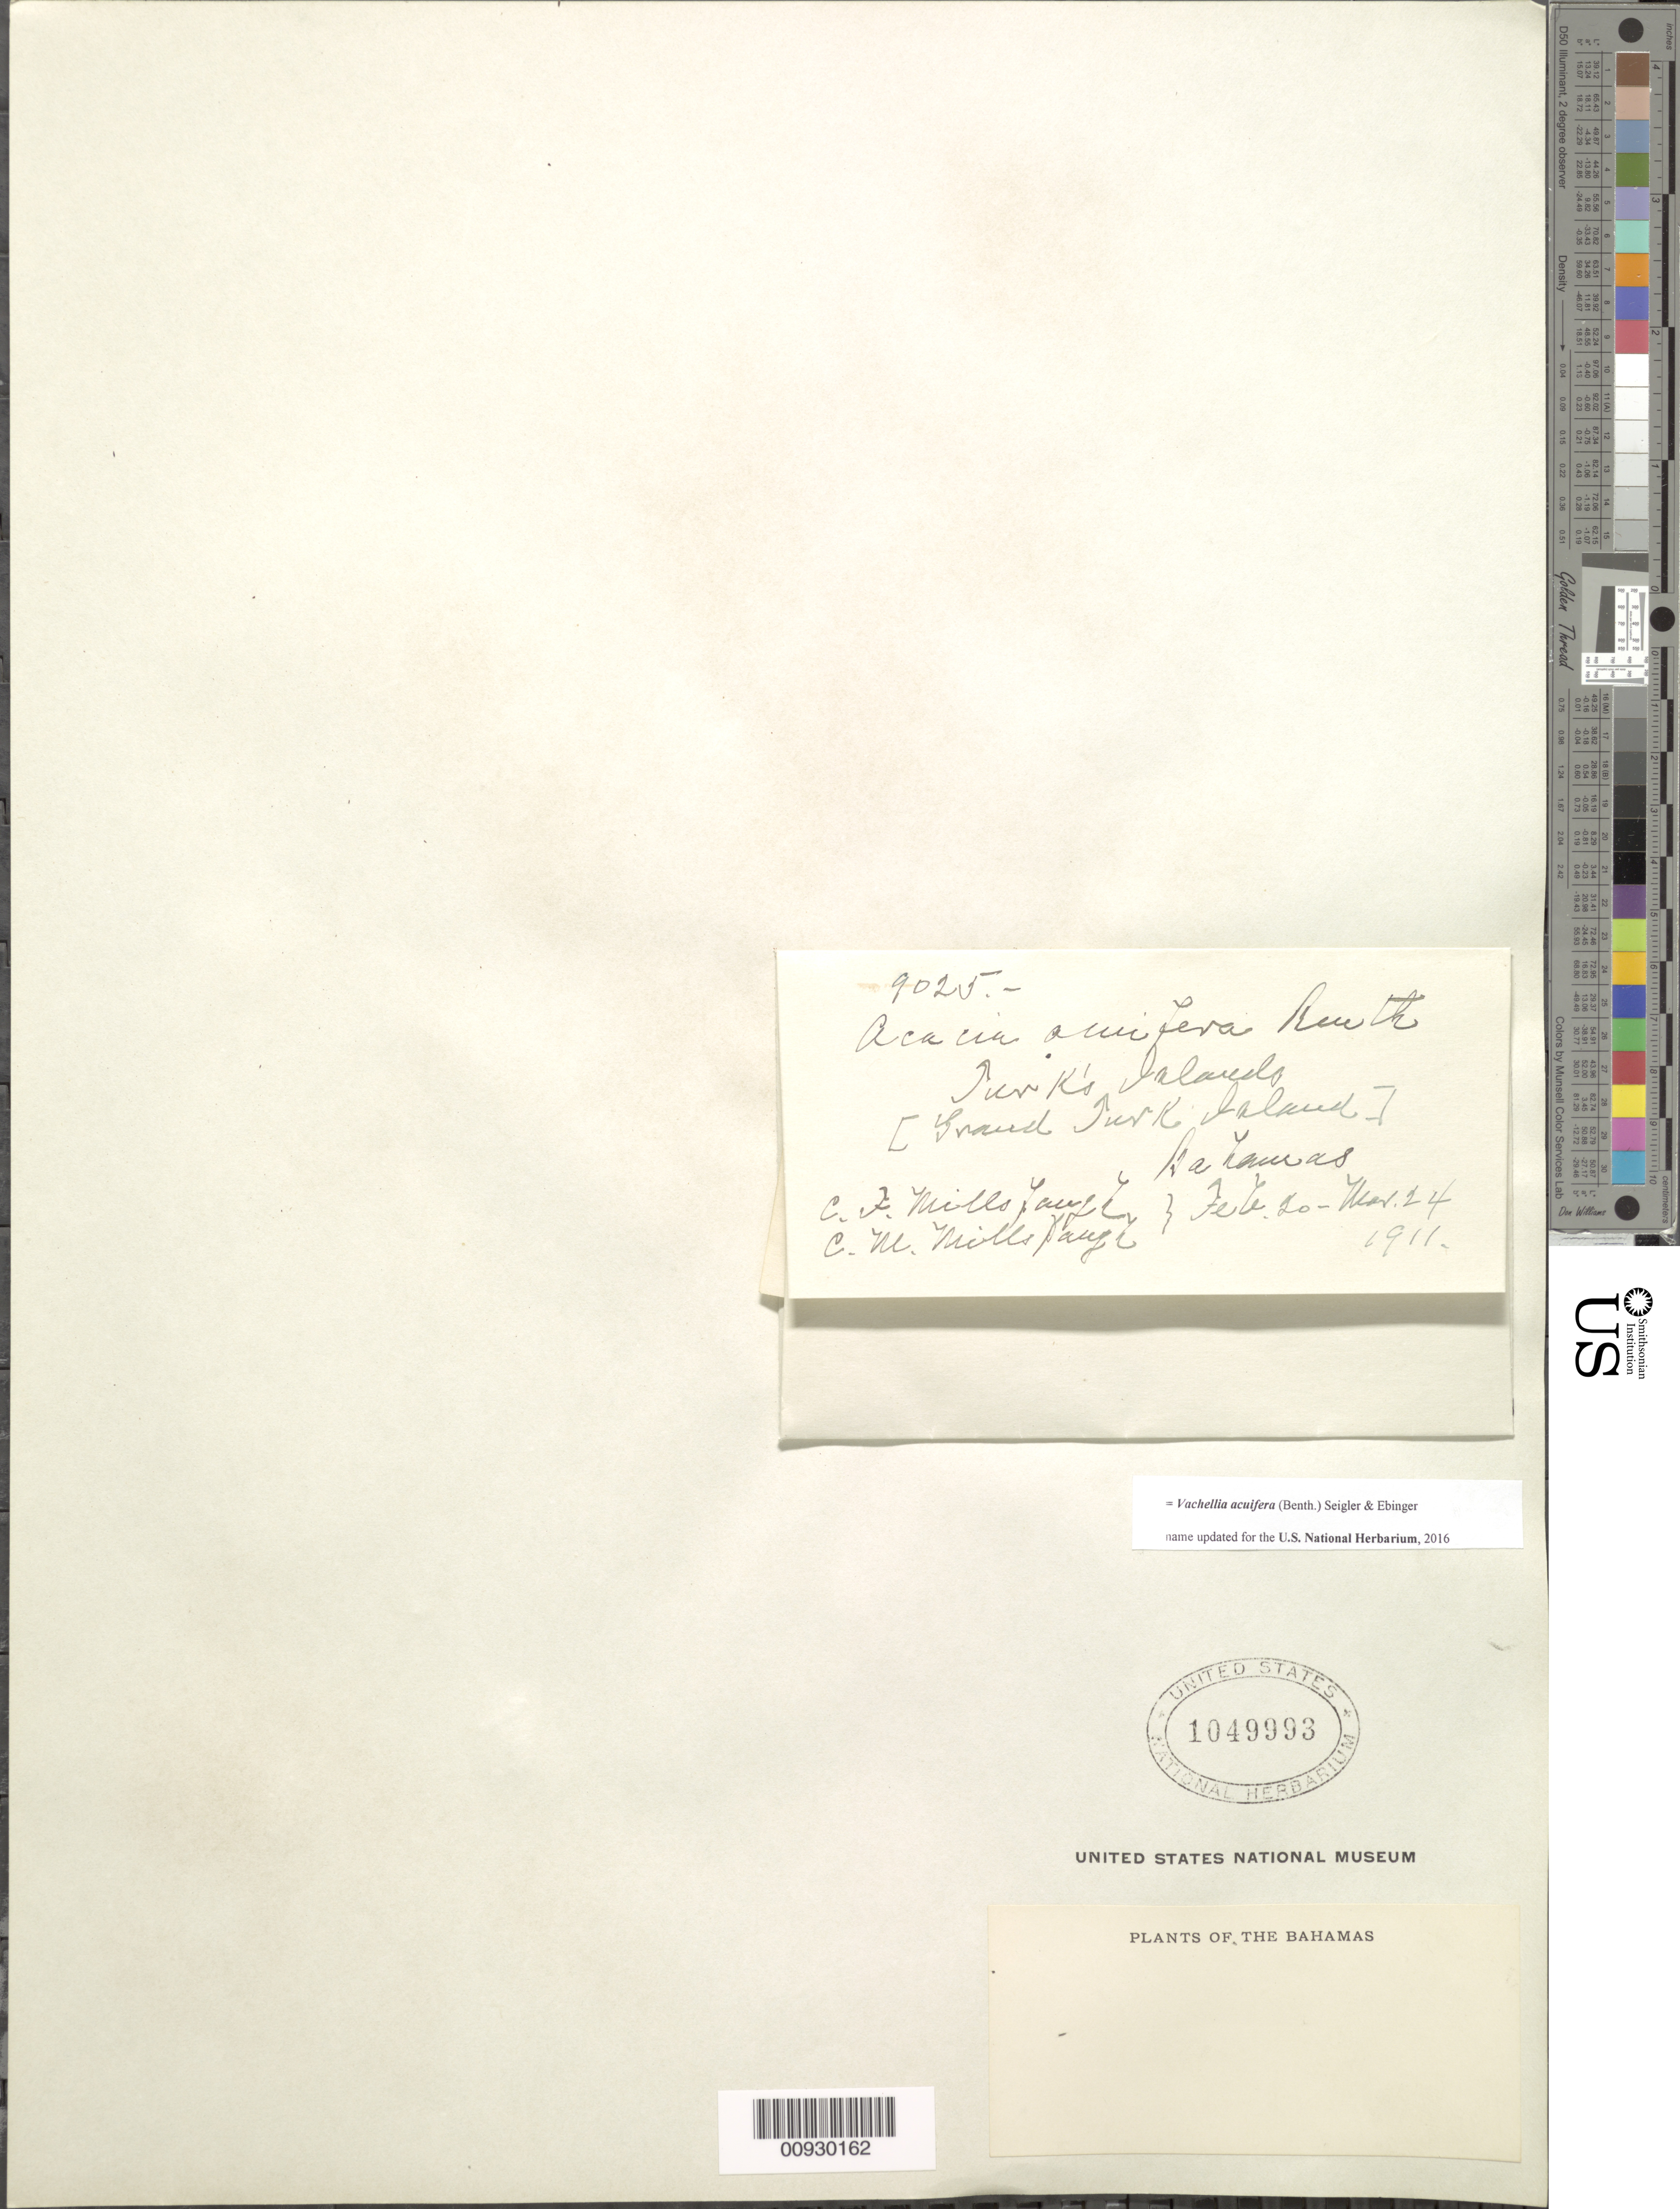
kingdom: Plantae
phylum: Tracheophyta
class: Magnoliopsida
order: Fabales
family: Fabaceae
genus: Vachellia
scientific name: Vachellia acuifera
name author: (Benth.) Seigler & Ebinger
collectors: C. F. Millspaugh & C. Millspaugh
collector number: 9025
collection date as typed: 20 Feb 1911 to 24 Mar 1911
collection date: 1911-02-20/1911-03-24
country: Turks and Caicos Islands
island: Grand Turk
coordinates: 0 N, 0 E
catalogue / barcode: US 1049993